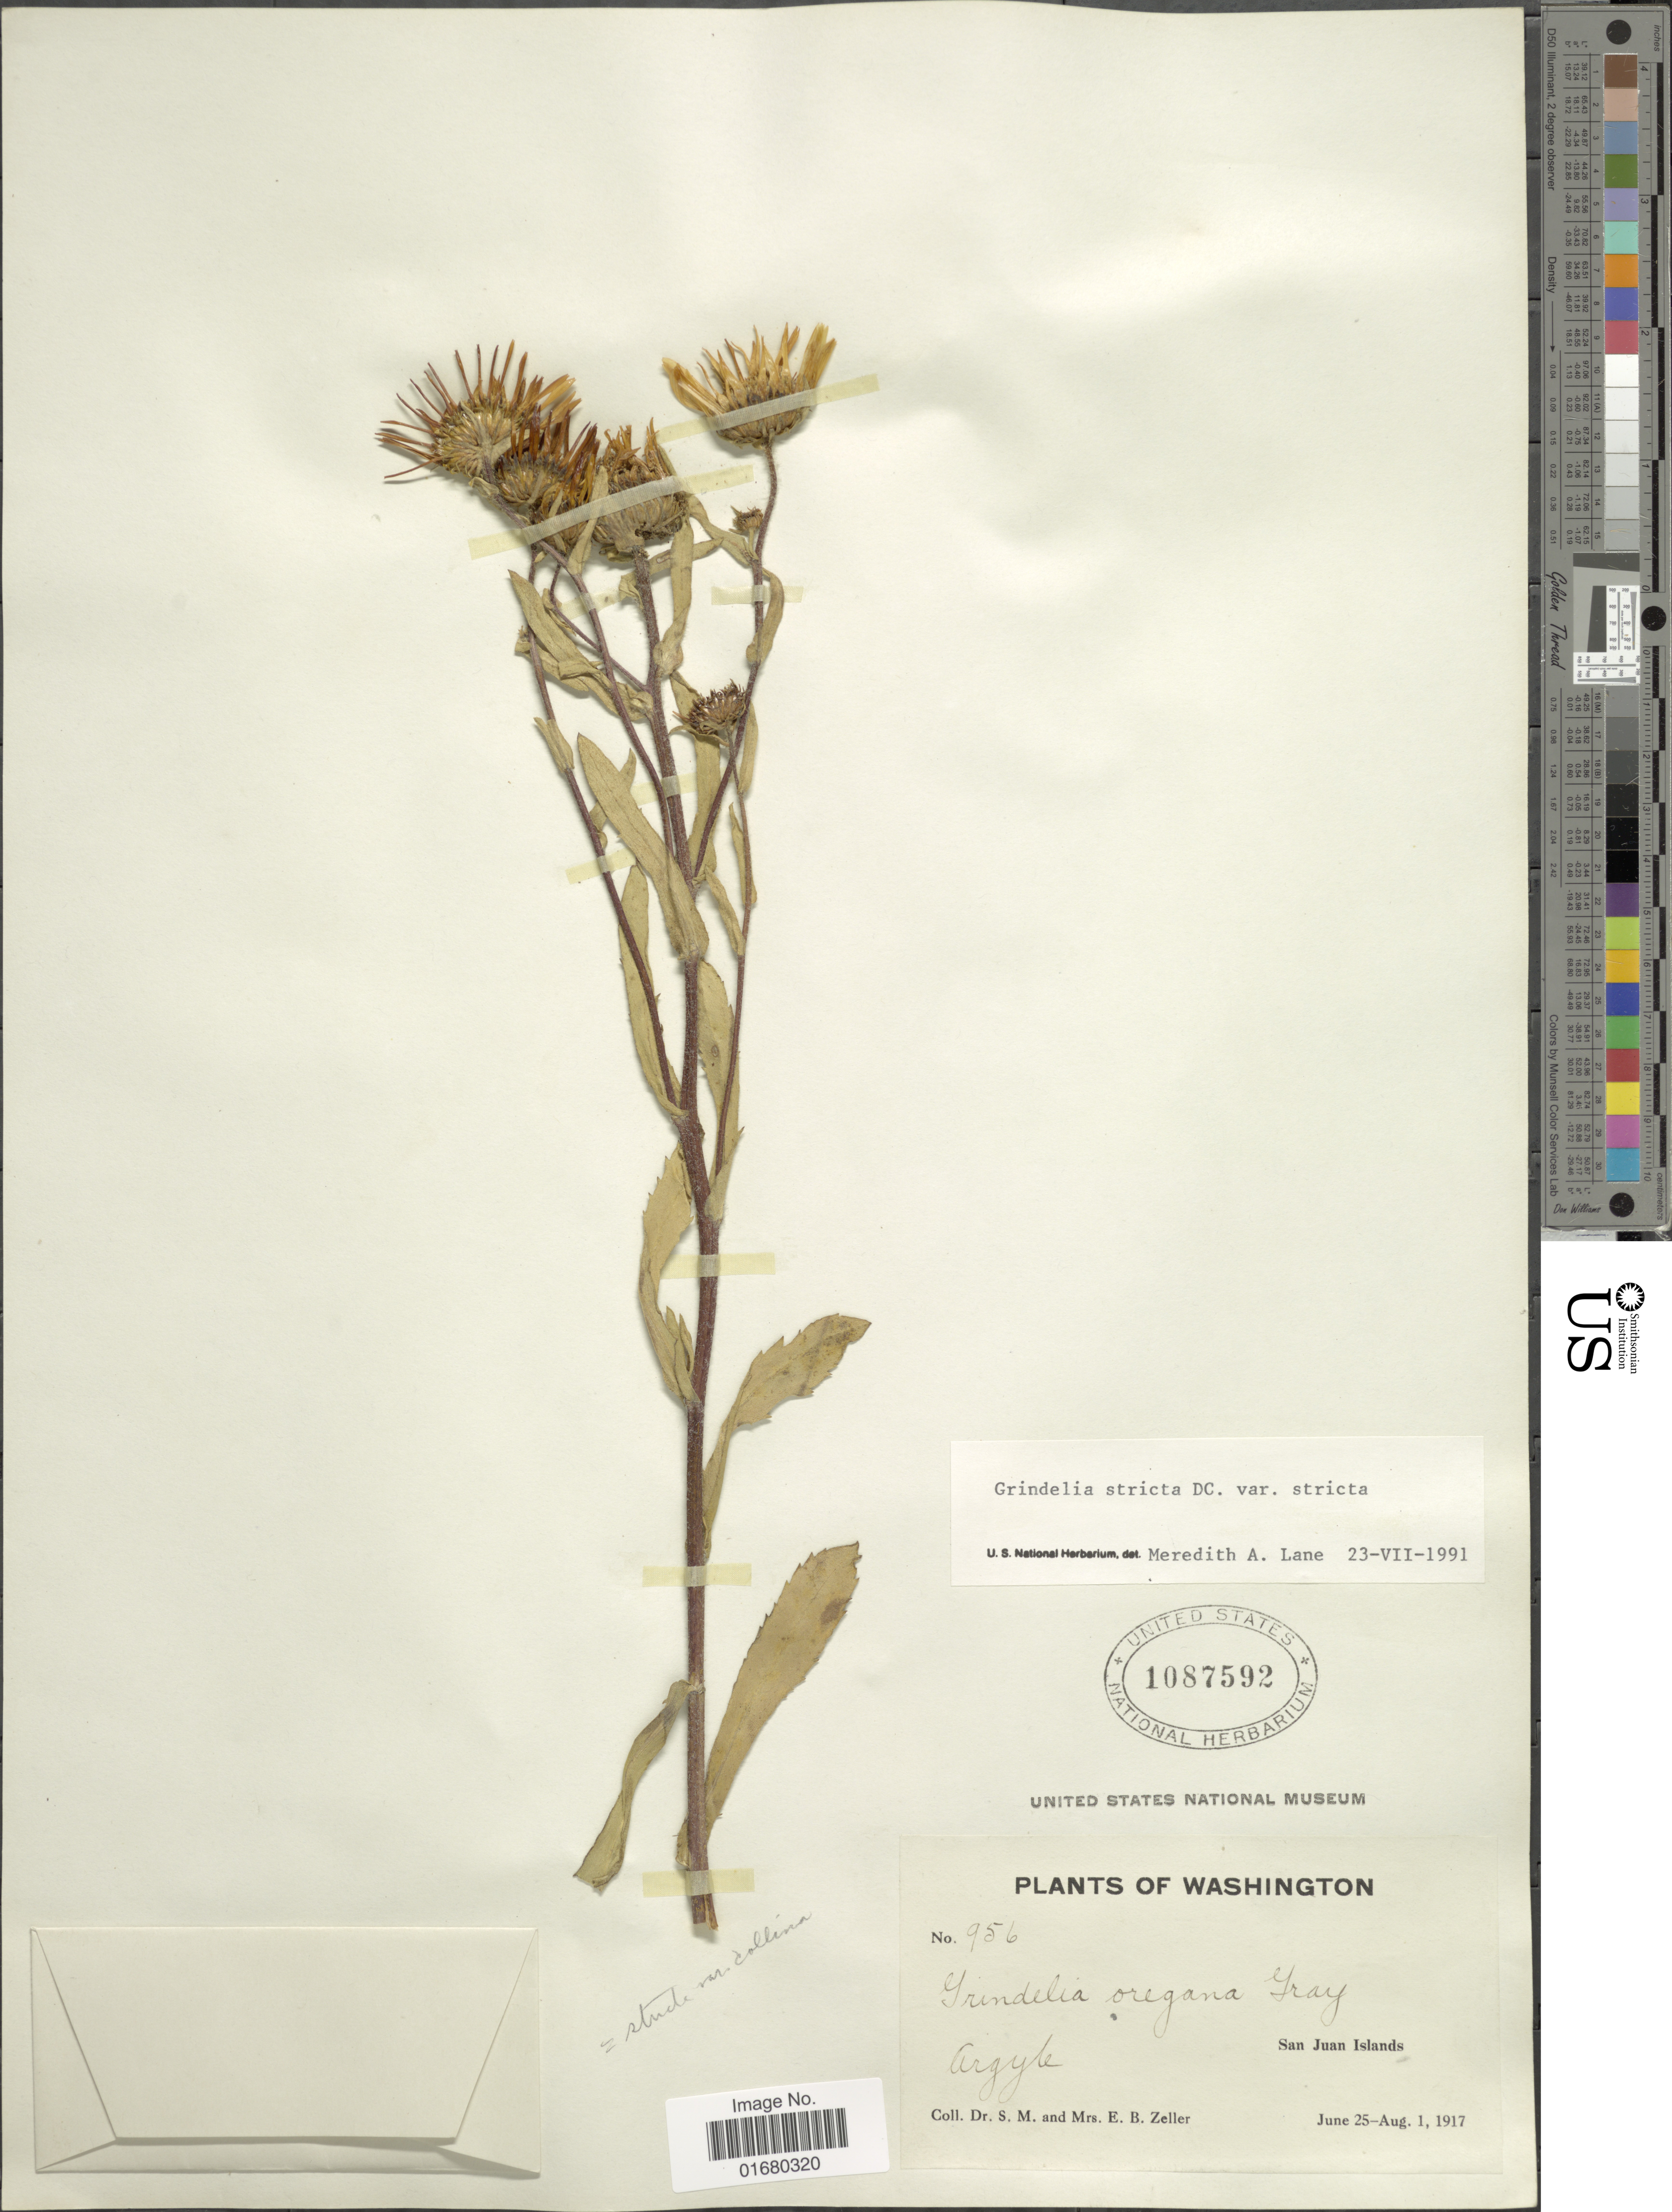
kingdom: Plantae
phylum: Tracheophyta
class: Magnoliopsida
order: Asterales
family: Asteraceae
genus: Grindelia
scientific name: Grindelia stricta var. stricta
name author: DC.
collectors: S. Zeller & E. Zeller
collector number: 956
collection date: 1917-06-25/1917-08-01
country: United States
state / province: Washington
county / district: San Juan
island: San Juan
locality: Argyle, San Juan Islands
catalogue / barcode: US 1087592